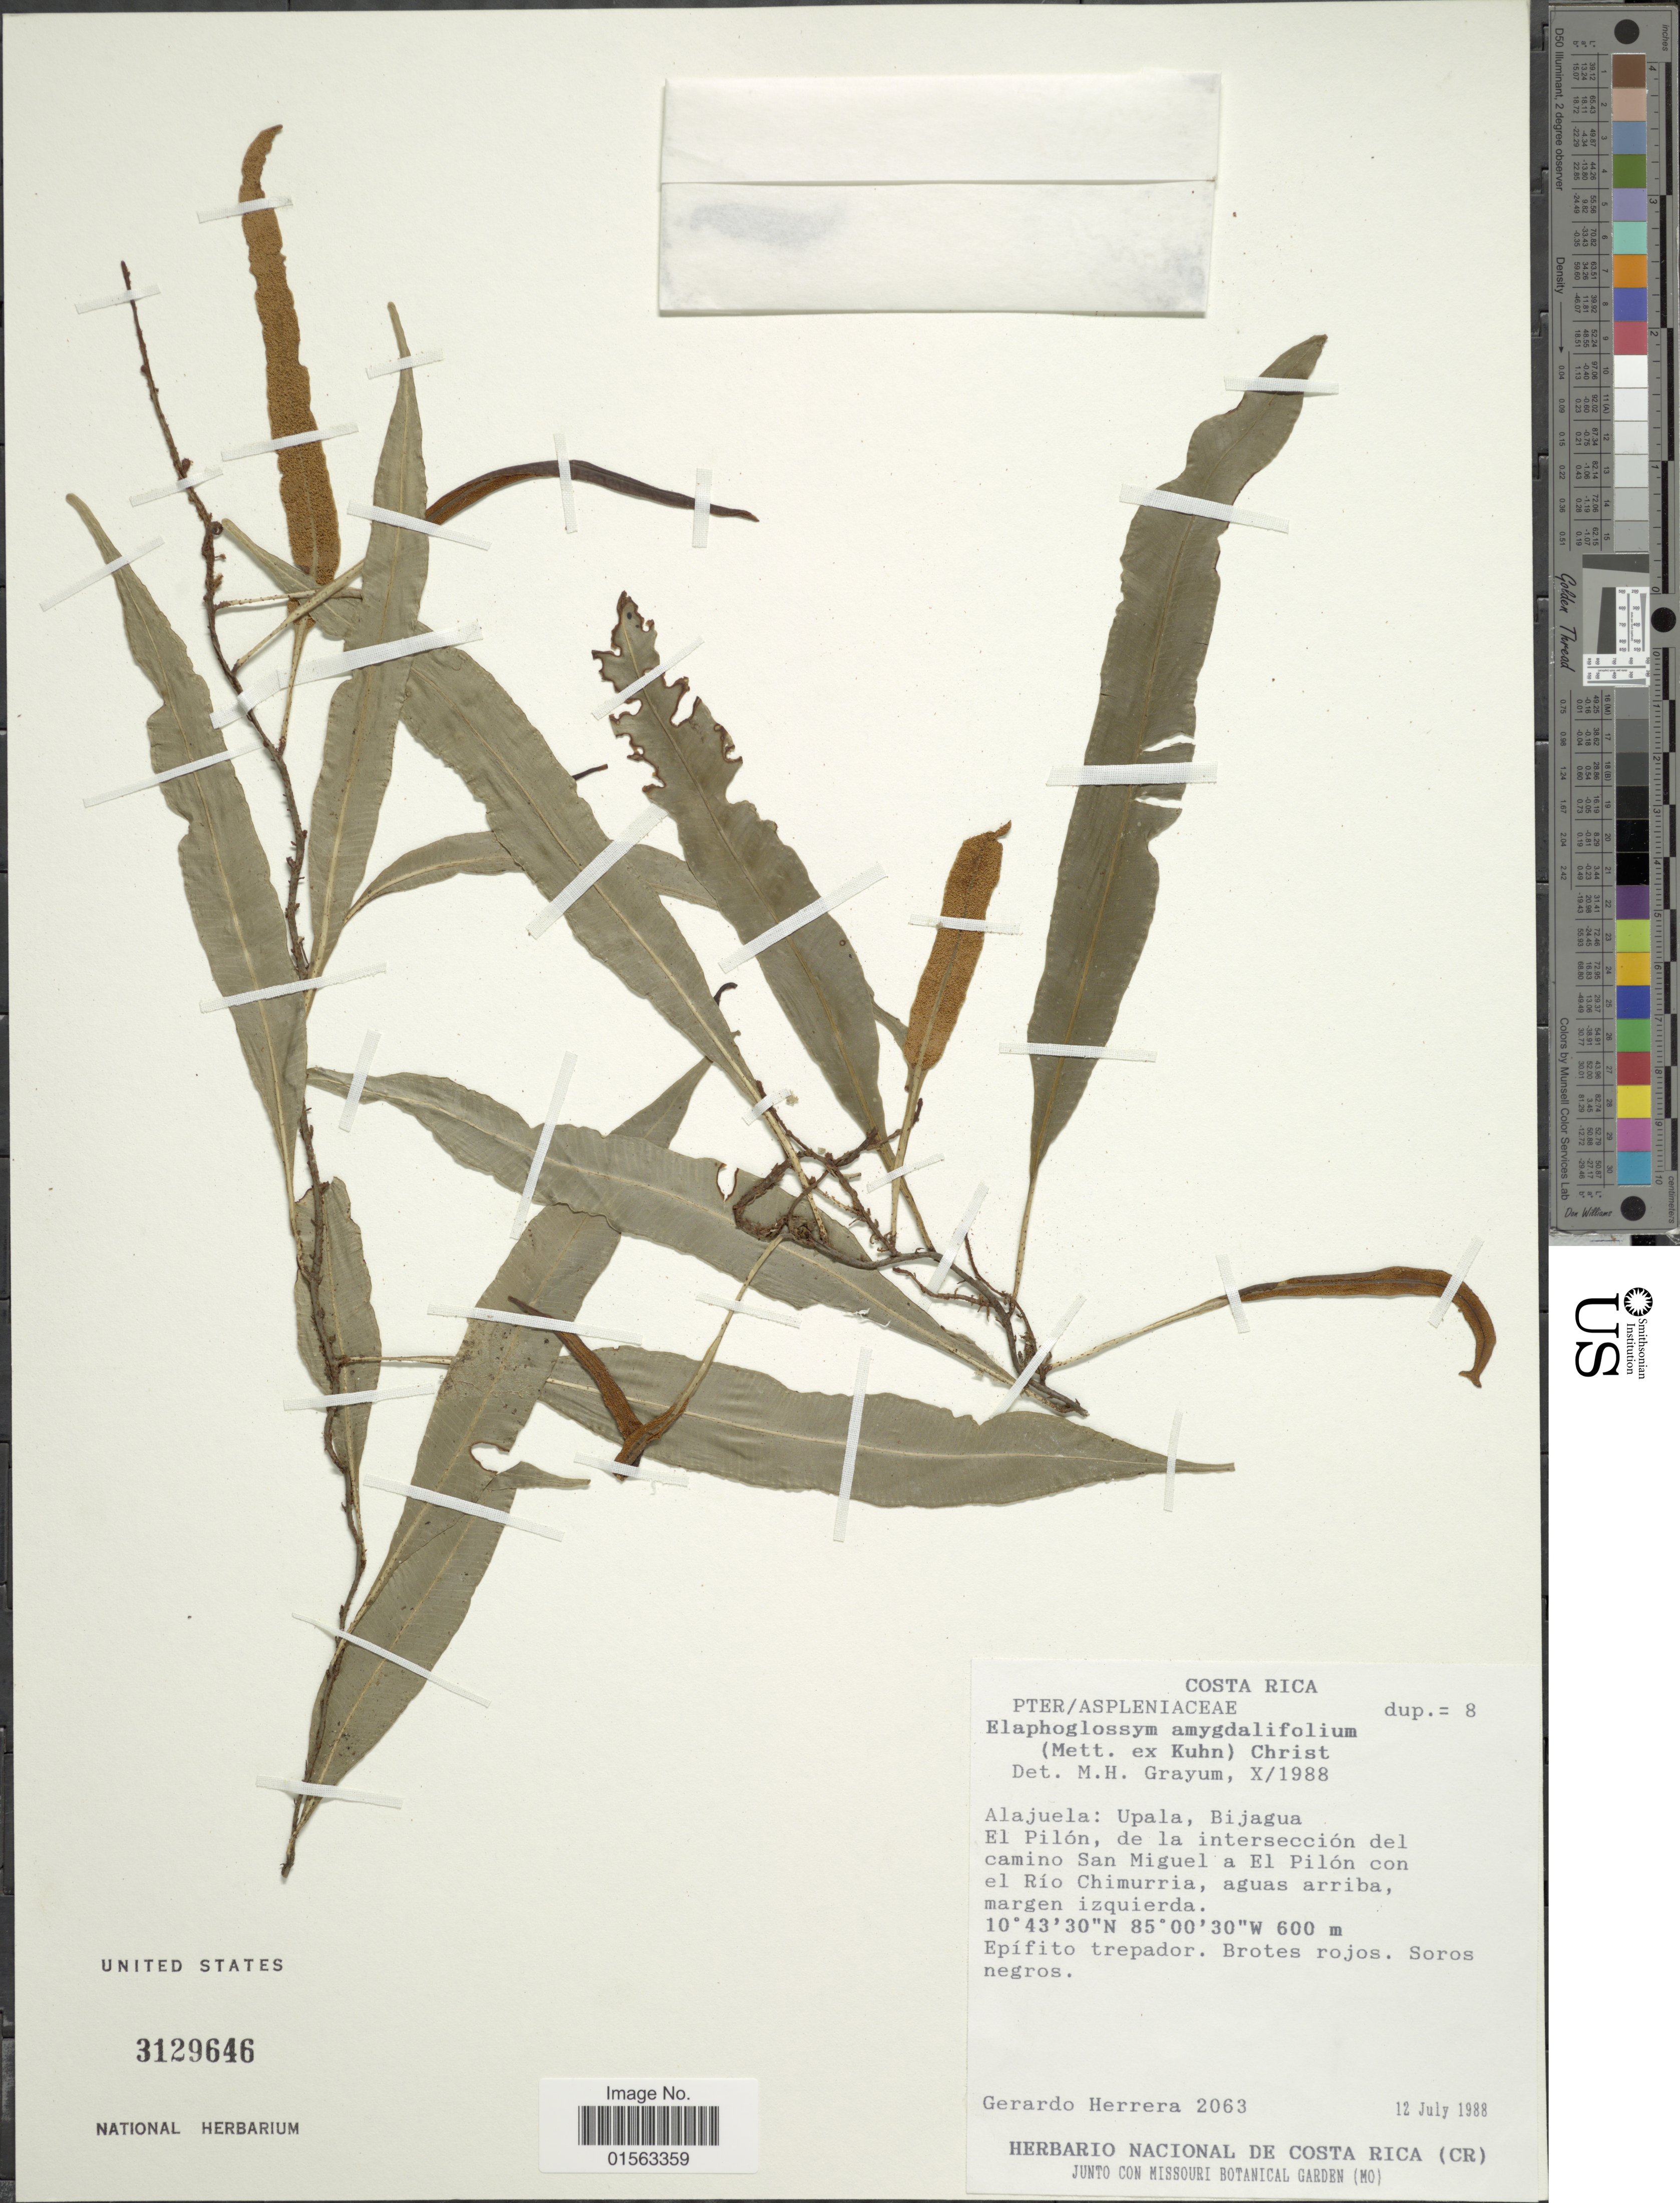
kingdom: Plantae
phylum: Tracheophyta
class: Polypodiopsida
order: Polypodiales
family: Dryopteridaceae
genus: Elaphoglossum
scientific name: Elaphoglossum amygdalifolium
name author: (Mett. ex Kuhn) Christ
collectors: G. Herrera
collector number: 2063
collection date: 1988-07-12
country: Costa Rica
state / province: Alajuela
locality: Alajuela: Upala, Bijagua El Pilon, de la intersection del camino San Miguel a El Pilon con el Rio Chimurria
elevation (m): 600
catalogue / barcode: US 3129646